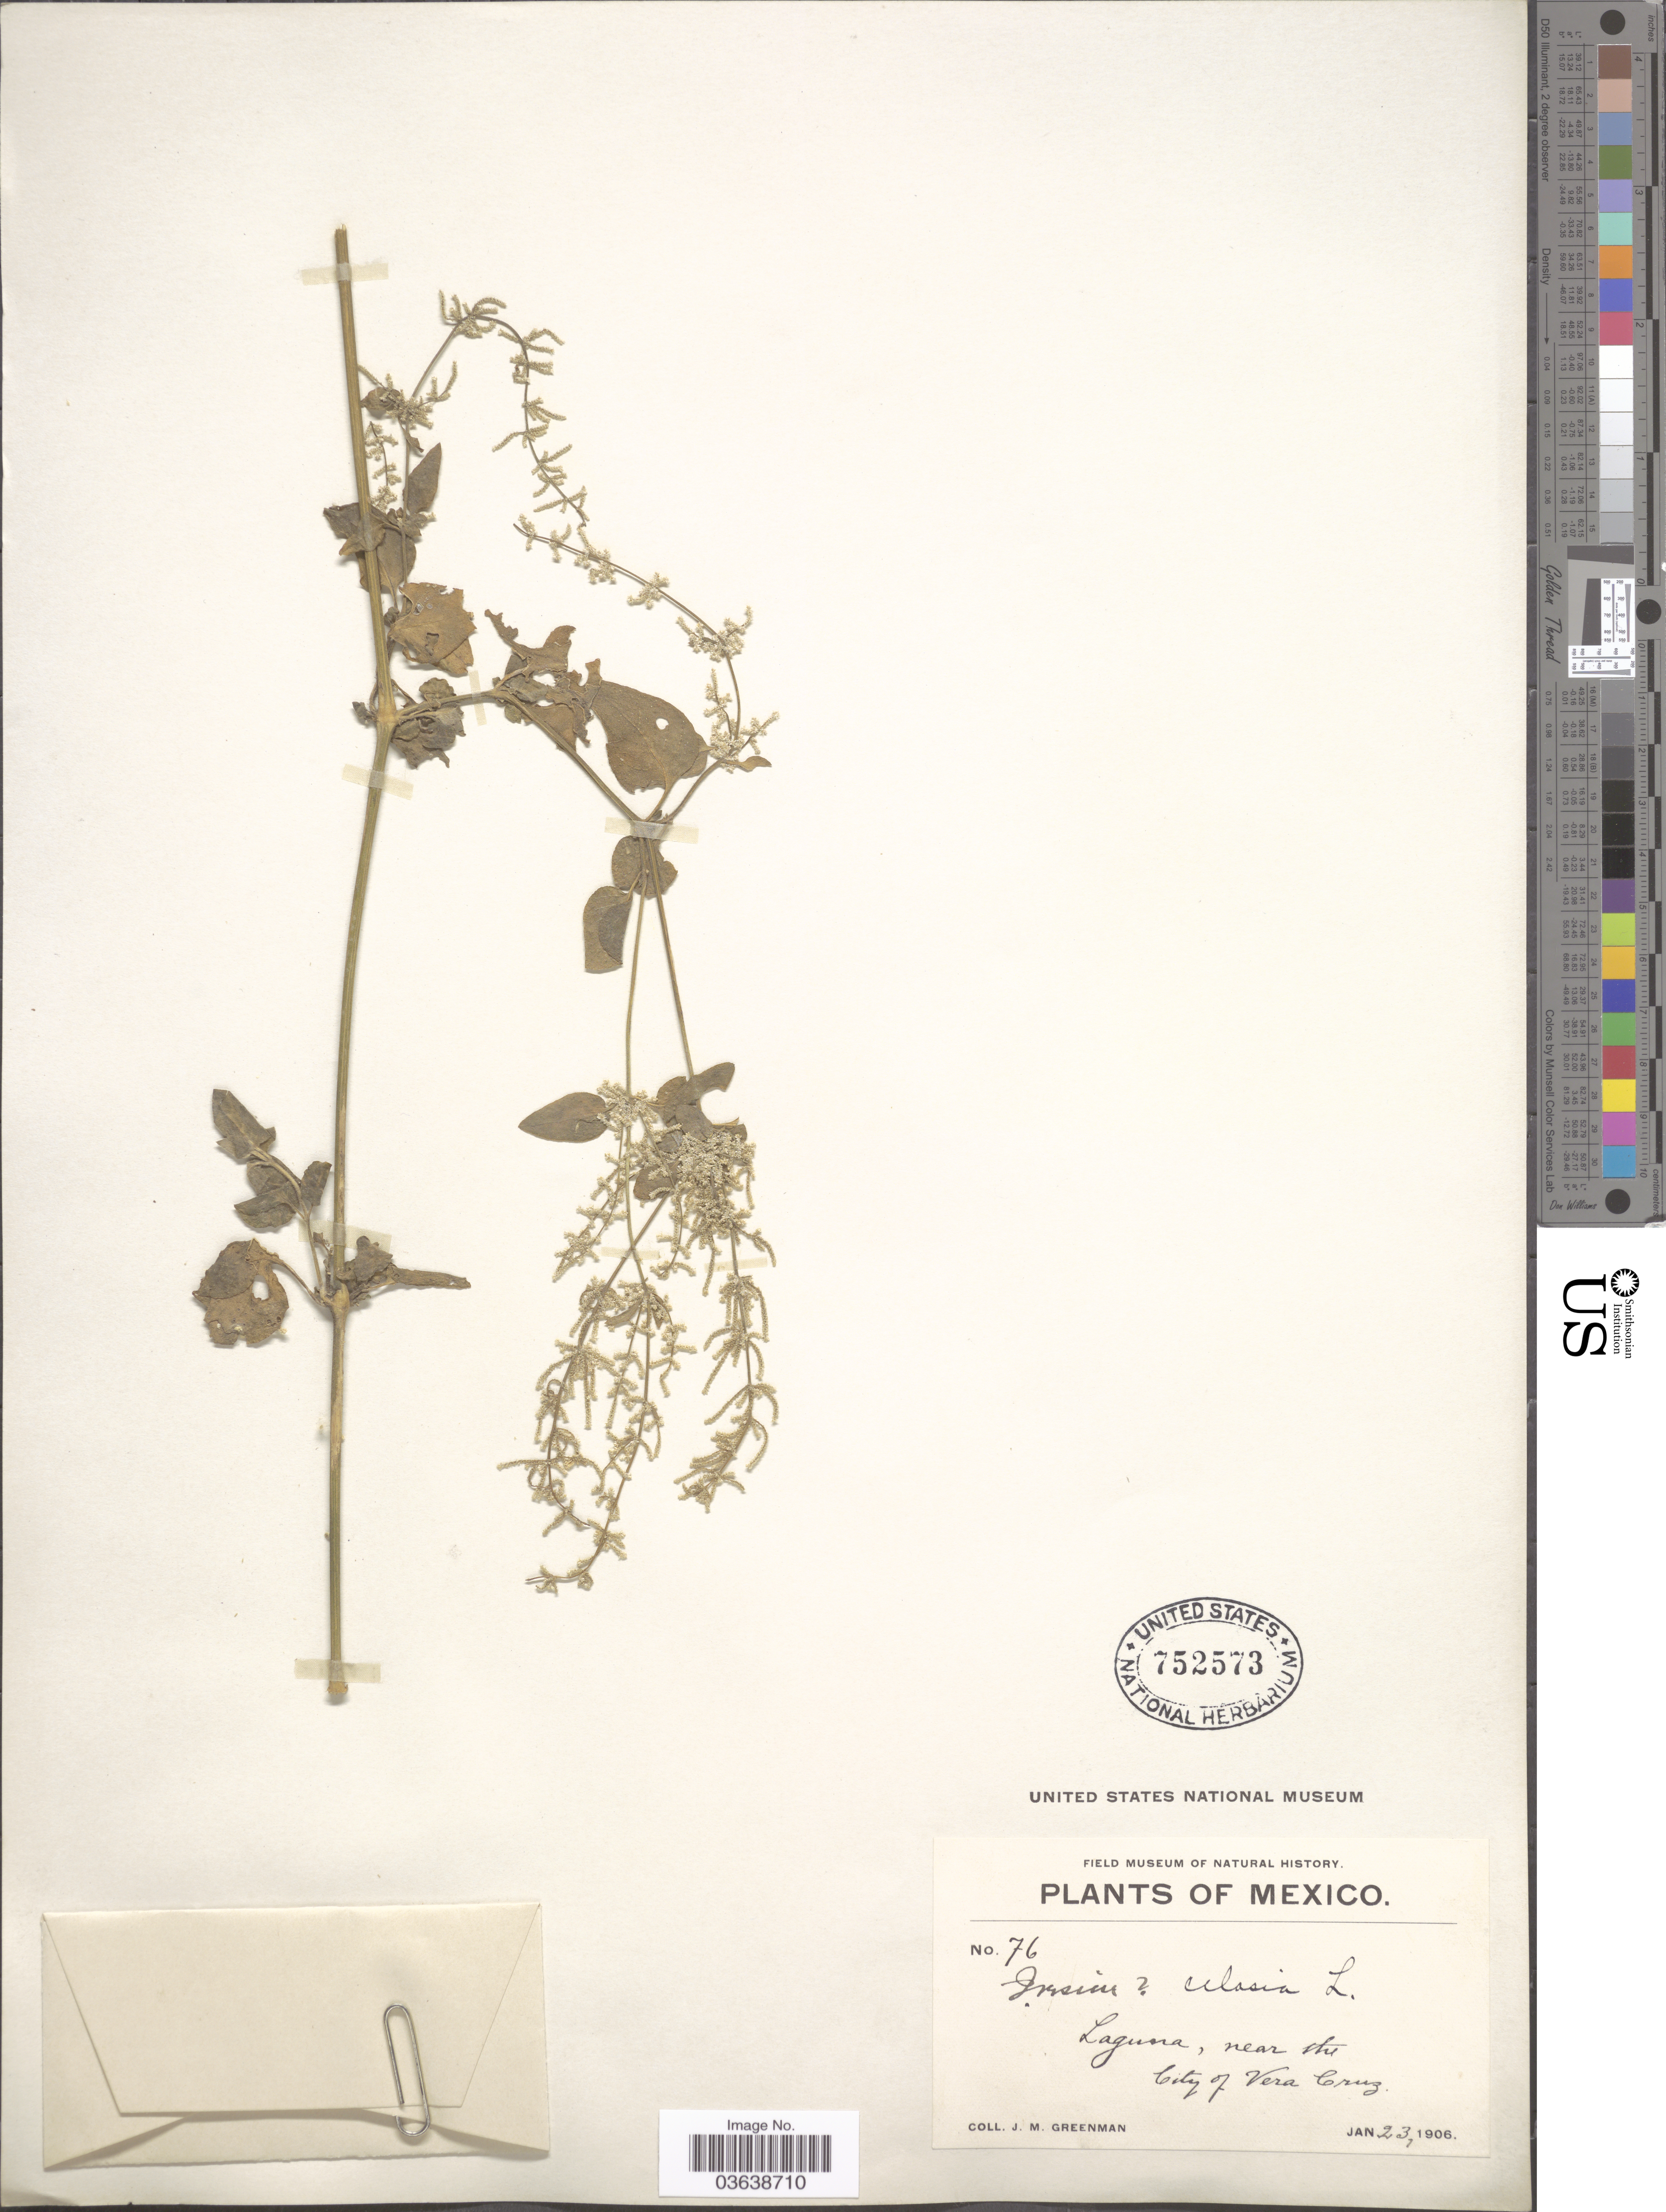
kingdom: Plantae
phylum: Tracheophyta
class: Magnoliopsida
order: Caryophyllales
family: Amaranthaceae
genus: Iresine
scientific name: Iresine celosia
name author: L.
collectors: J. M. Greenman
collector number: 76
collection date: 1906-01-23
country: Mexico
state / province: Veracruz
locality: Laguna, near the City of Vera Cruz.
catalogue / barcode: US 752573